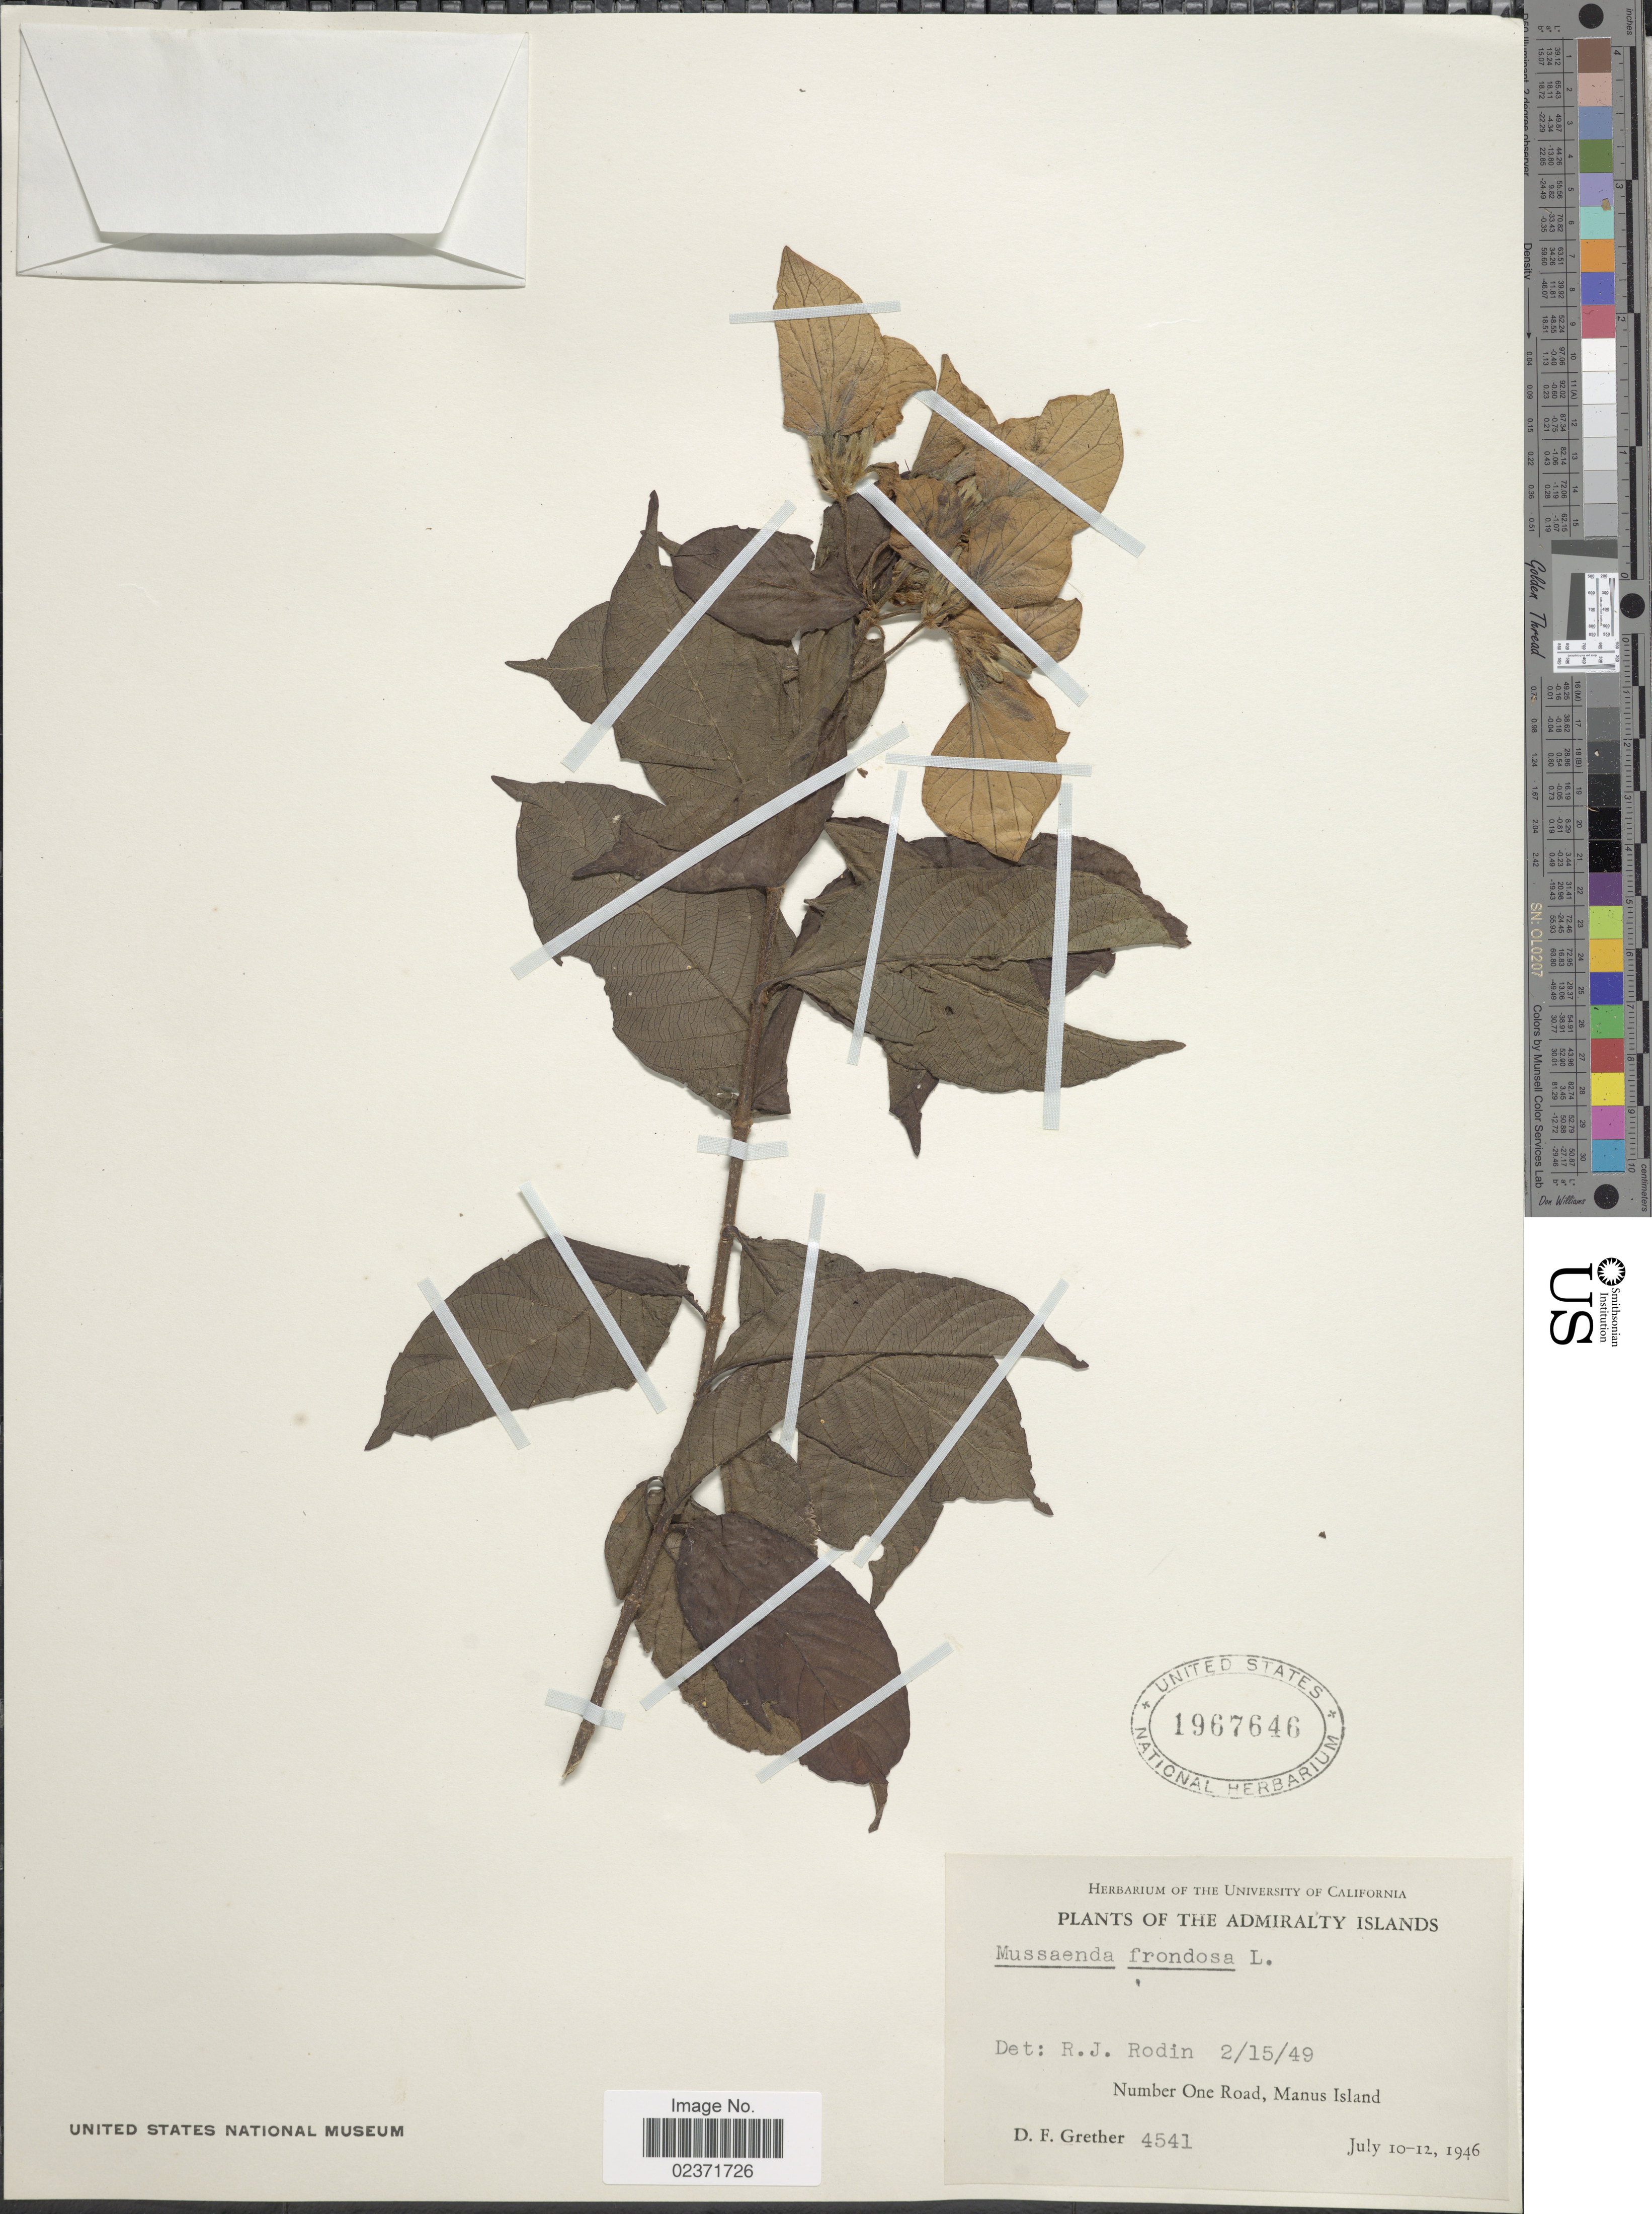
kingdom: Plantae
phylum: Tracheophyta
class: Magnoliopsida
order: Gentianales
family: Rubiaceae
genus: Mussaenda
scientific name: Mussaenda frondosa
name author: L.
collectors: D. F. Grether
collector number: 4541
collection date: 1946-07-10/1946-07-12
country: Papua New Guinea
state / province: Manus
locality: Admirality Islands. Number One Road, Manus Island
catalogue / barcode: US 1967646